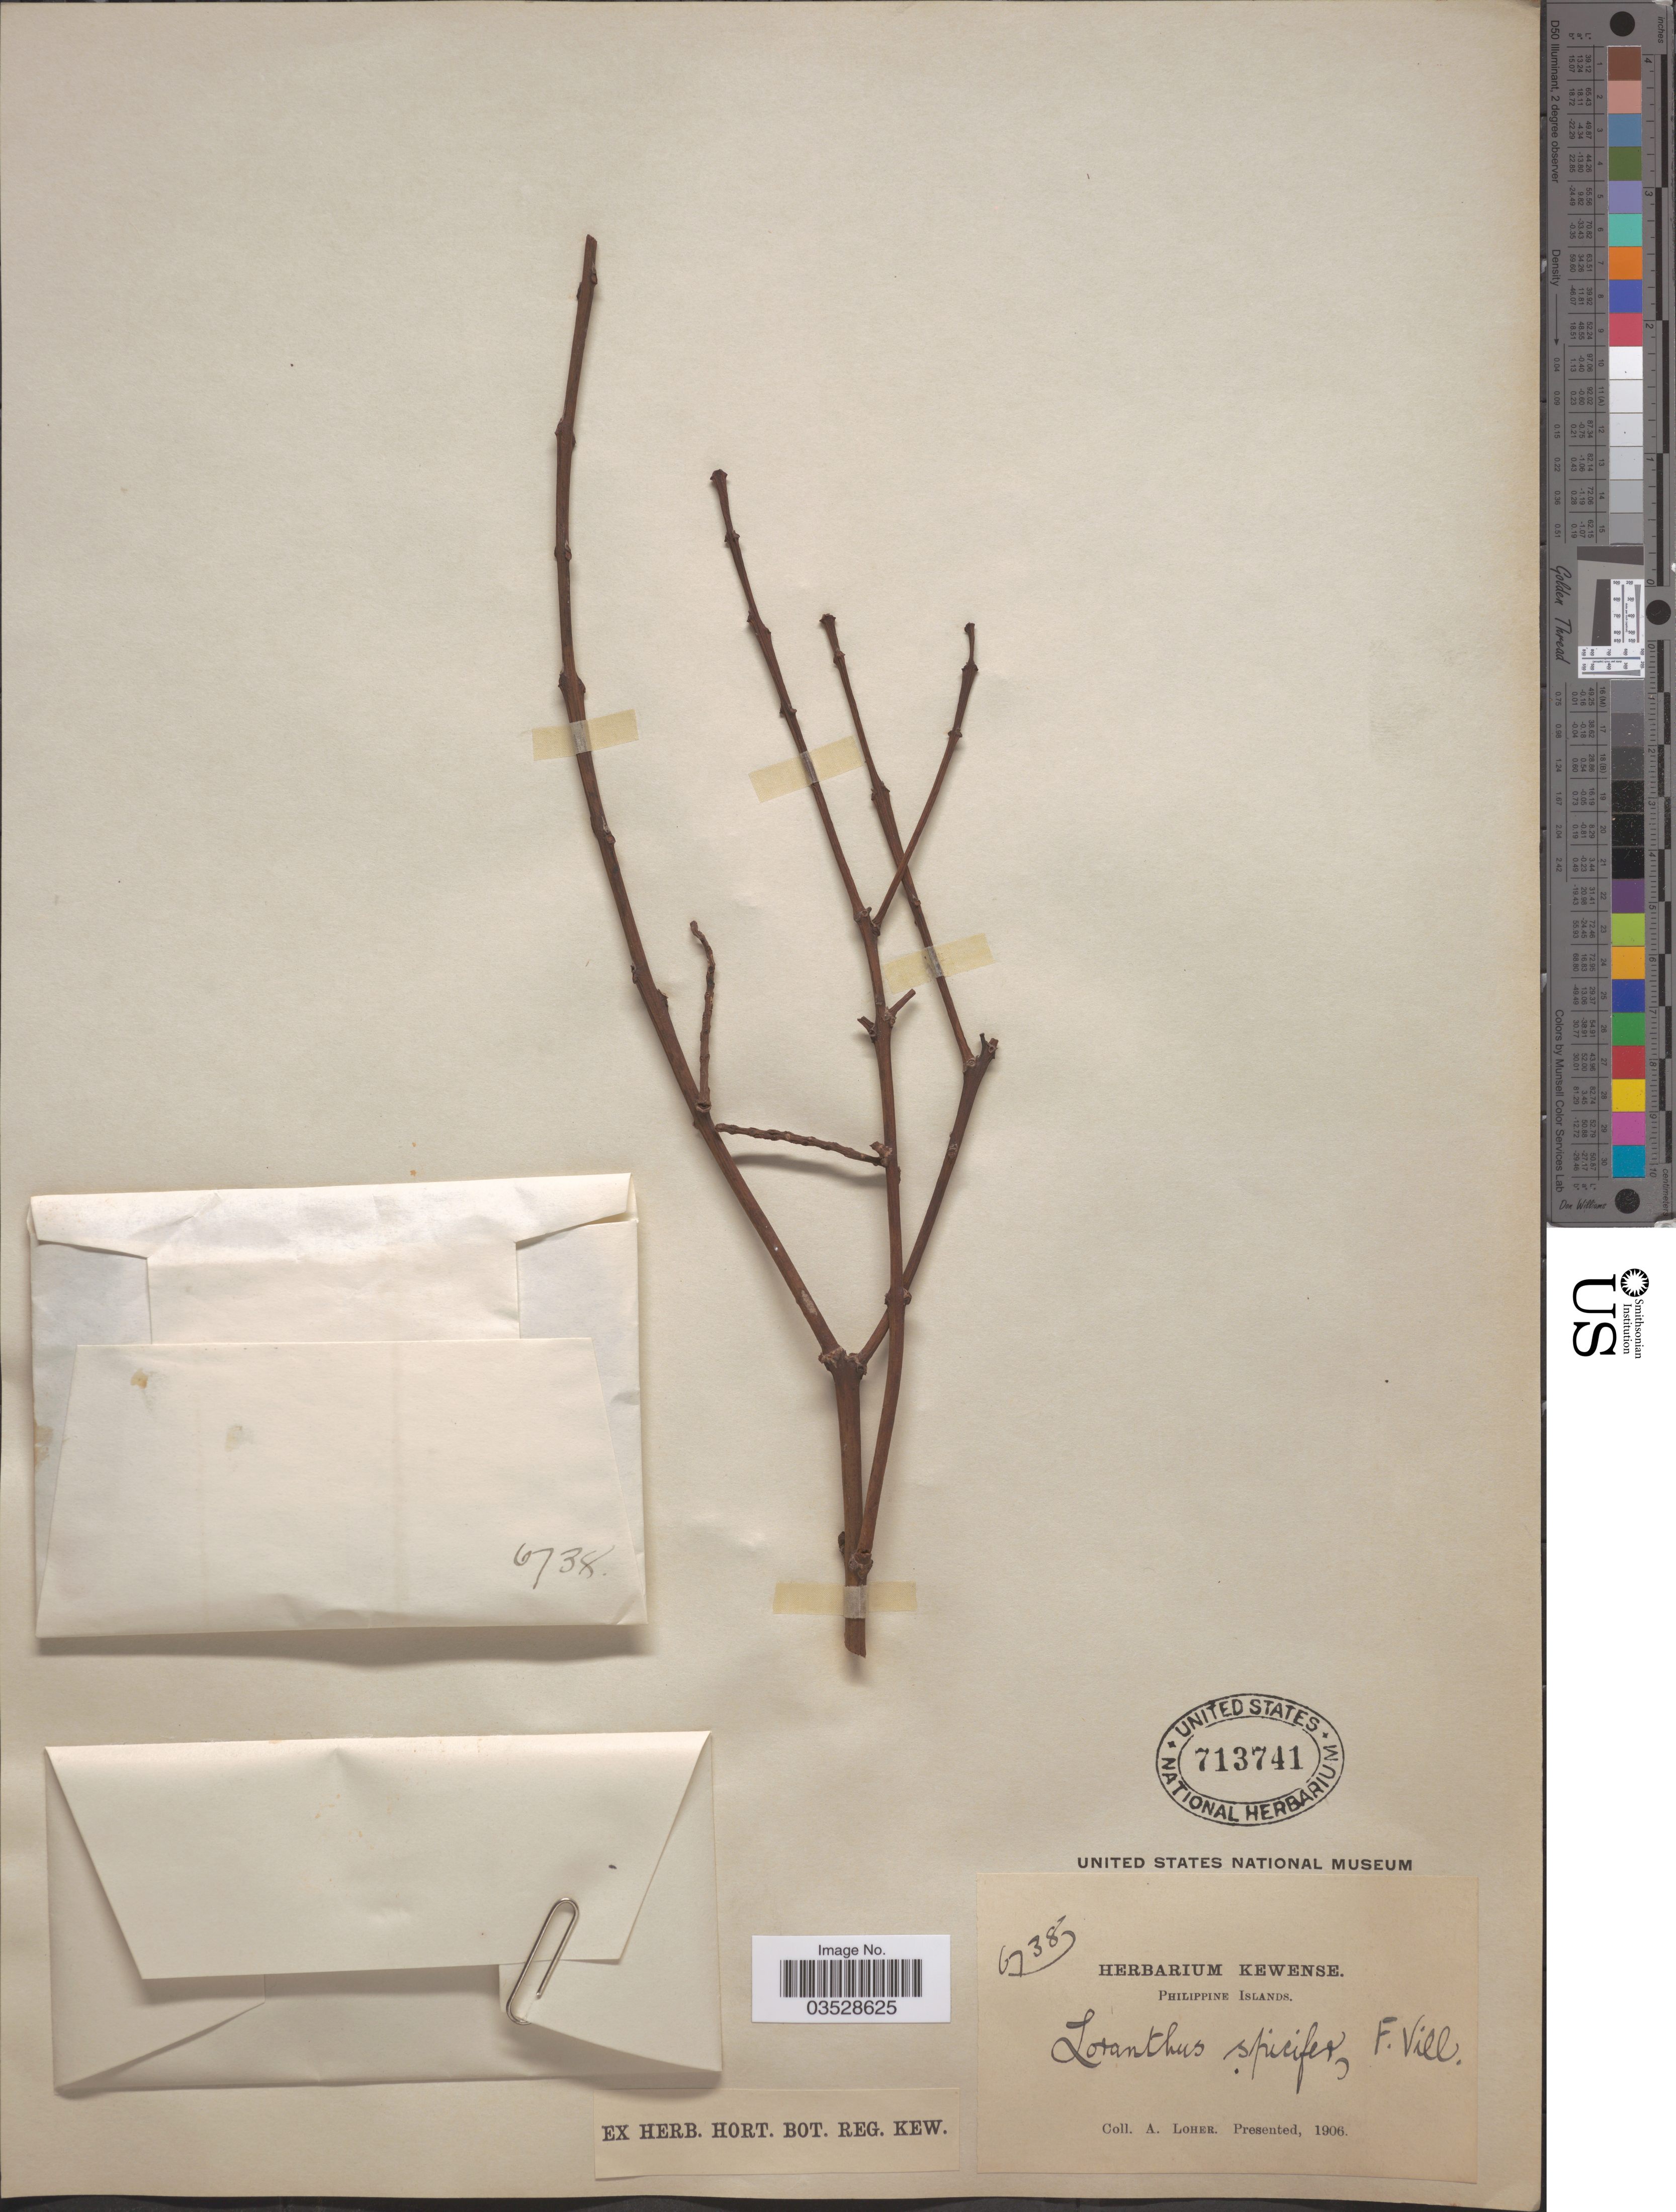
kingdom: Plantae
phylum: Tracheophyta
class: Magnoliopsida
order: Santalales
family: Loranthaceae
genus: Loranthus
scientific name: Loranthus pentapetalus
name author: Roxb.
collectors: A. Loher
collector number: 6738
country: Philippines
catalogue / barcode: US 713741